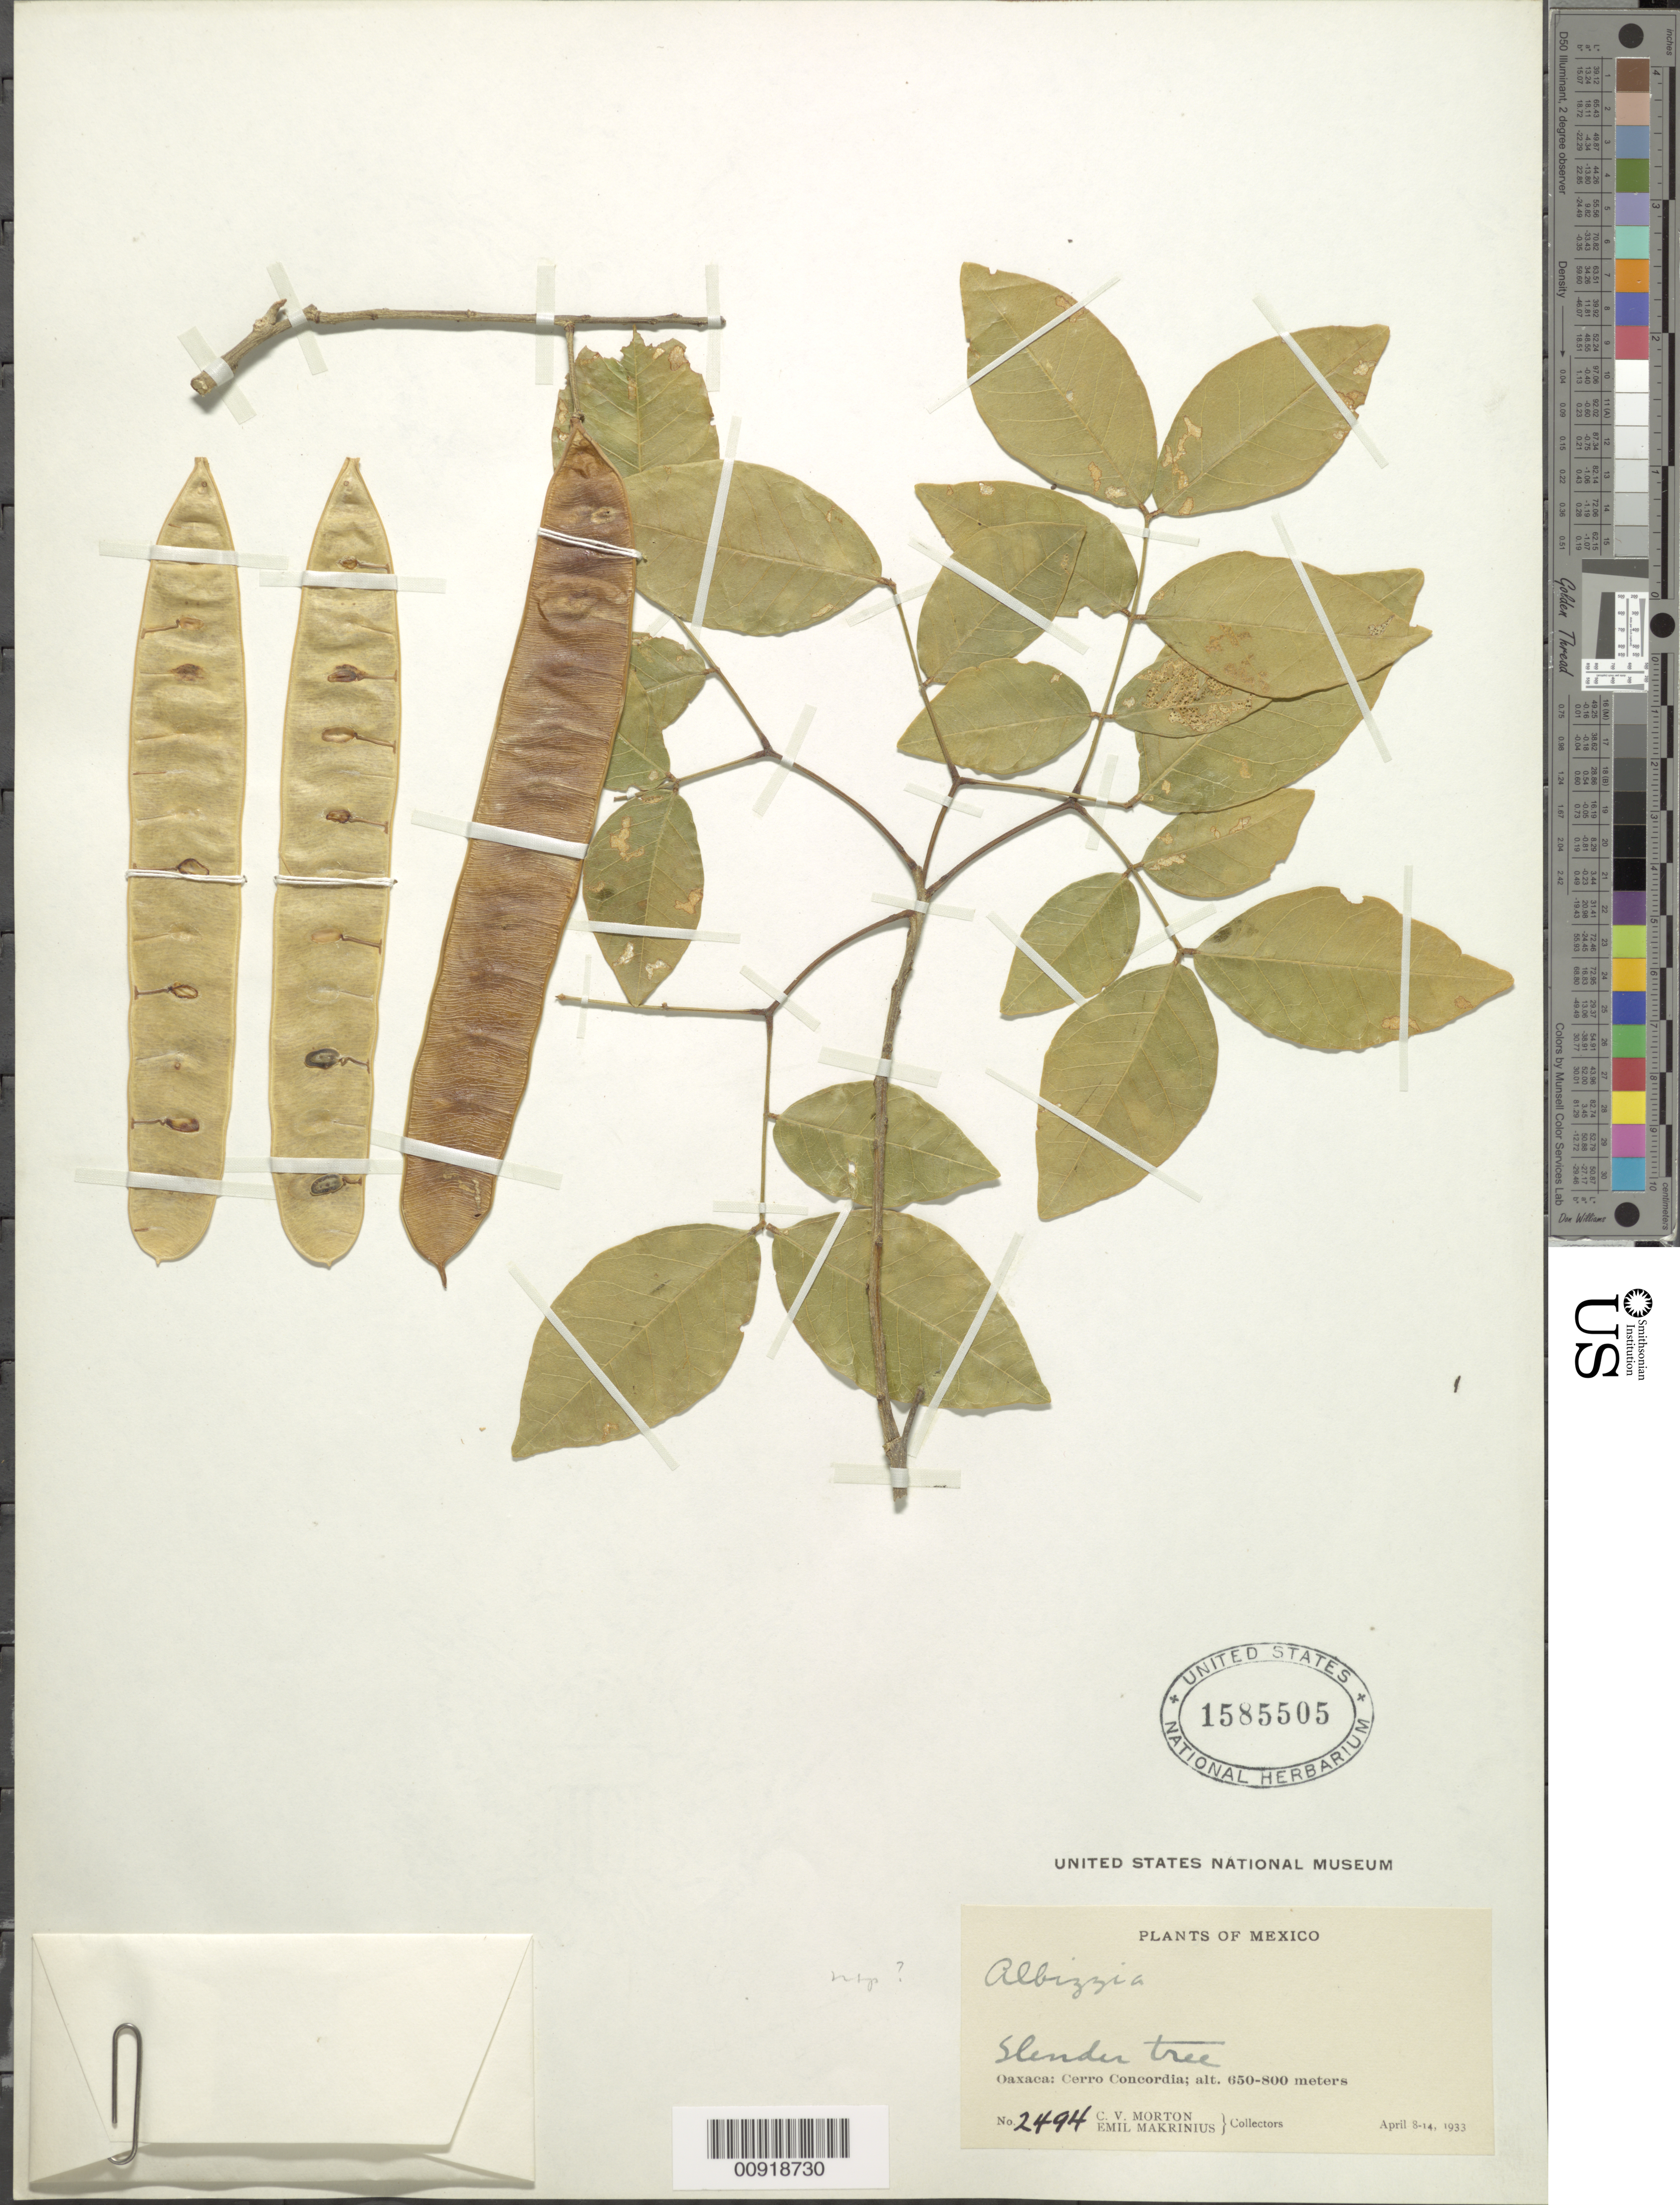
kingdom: Plantae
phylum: Tracheophyta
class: Magnoliopsida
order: Fabales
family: Fabaceae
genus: Albizia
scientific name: Albizia sp.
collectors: C. V. Morton & E. Makrinius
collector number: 2494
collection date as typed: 08 Apr 1933 to 14 Apr 1933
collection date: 1933-04-08/1933-04-14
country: Mexico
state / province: Oaxaca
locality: Oaxaca: Cerro Concordia.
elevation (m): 800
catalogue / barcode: US 1585505